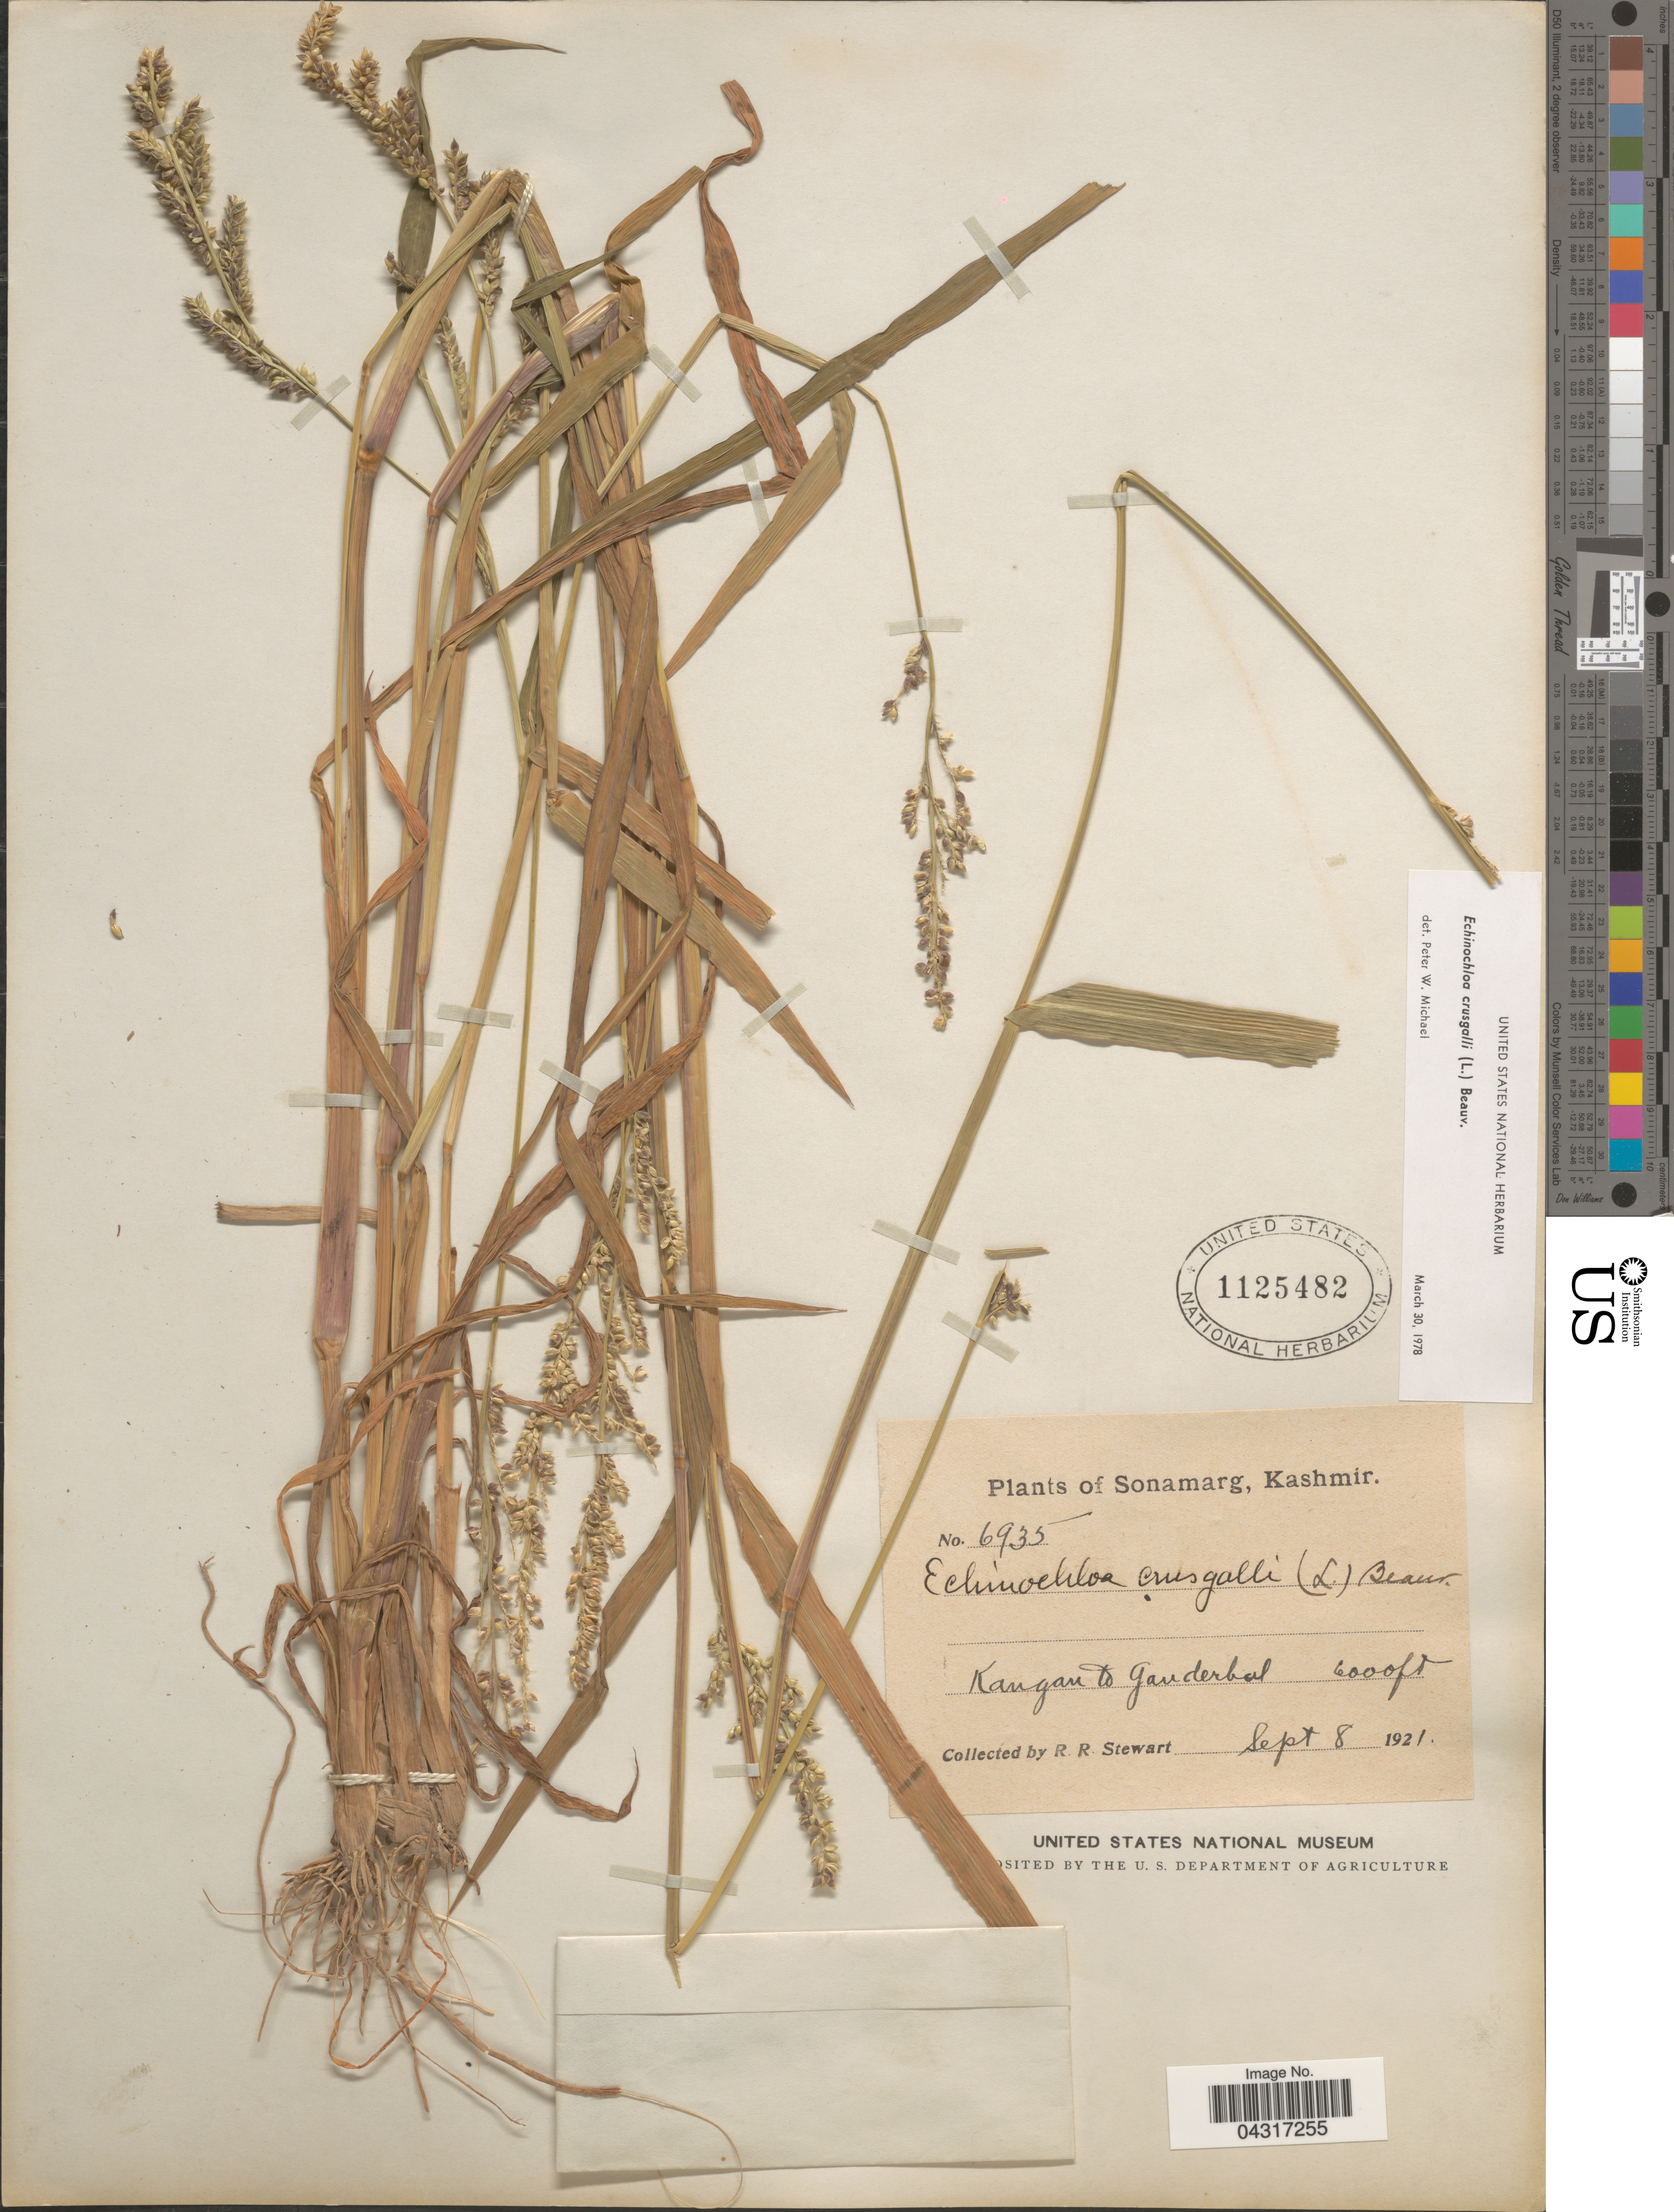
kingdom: Plantae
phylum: Tracheophyta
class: Liliopsida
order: Poales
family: Poaceae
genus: Echinochloa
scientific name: Echinochloa crus-galli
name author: (L.) P. Beauv.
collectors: R. Stewart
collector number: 6935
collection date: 1921-09-08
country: India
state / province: Jammu and Kashmir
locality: Sonamarg, Kashmir. Kangan to Ganderbal.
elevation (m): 1829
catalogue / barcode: US 1125482